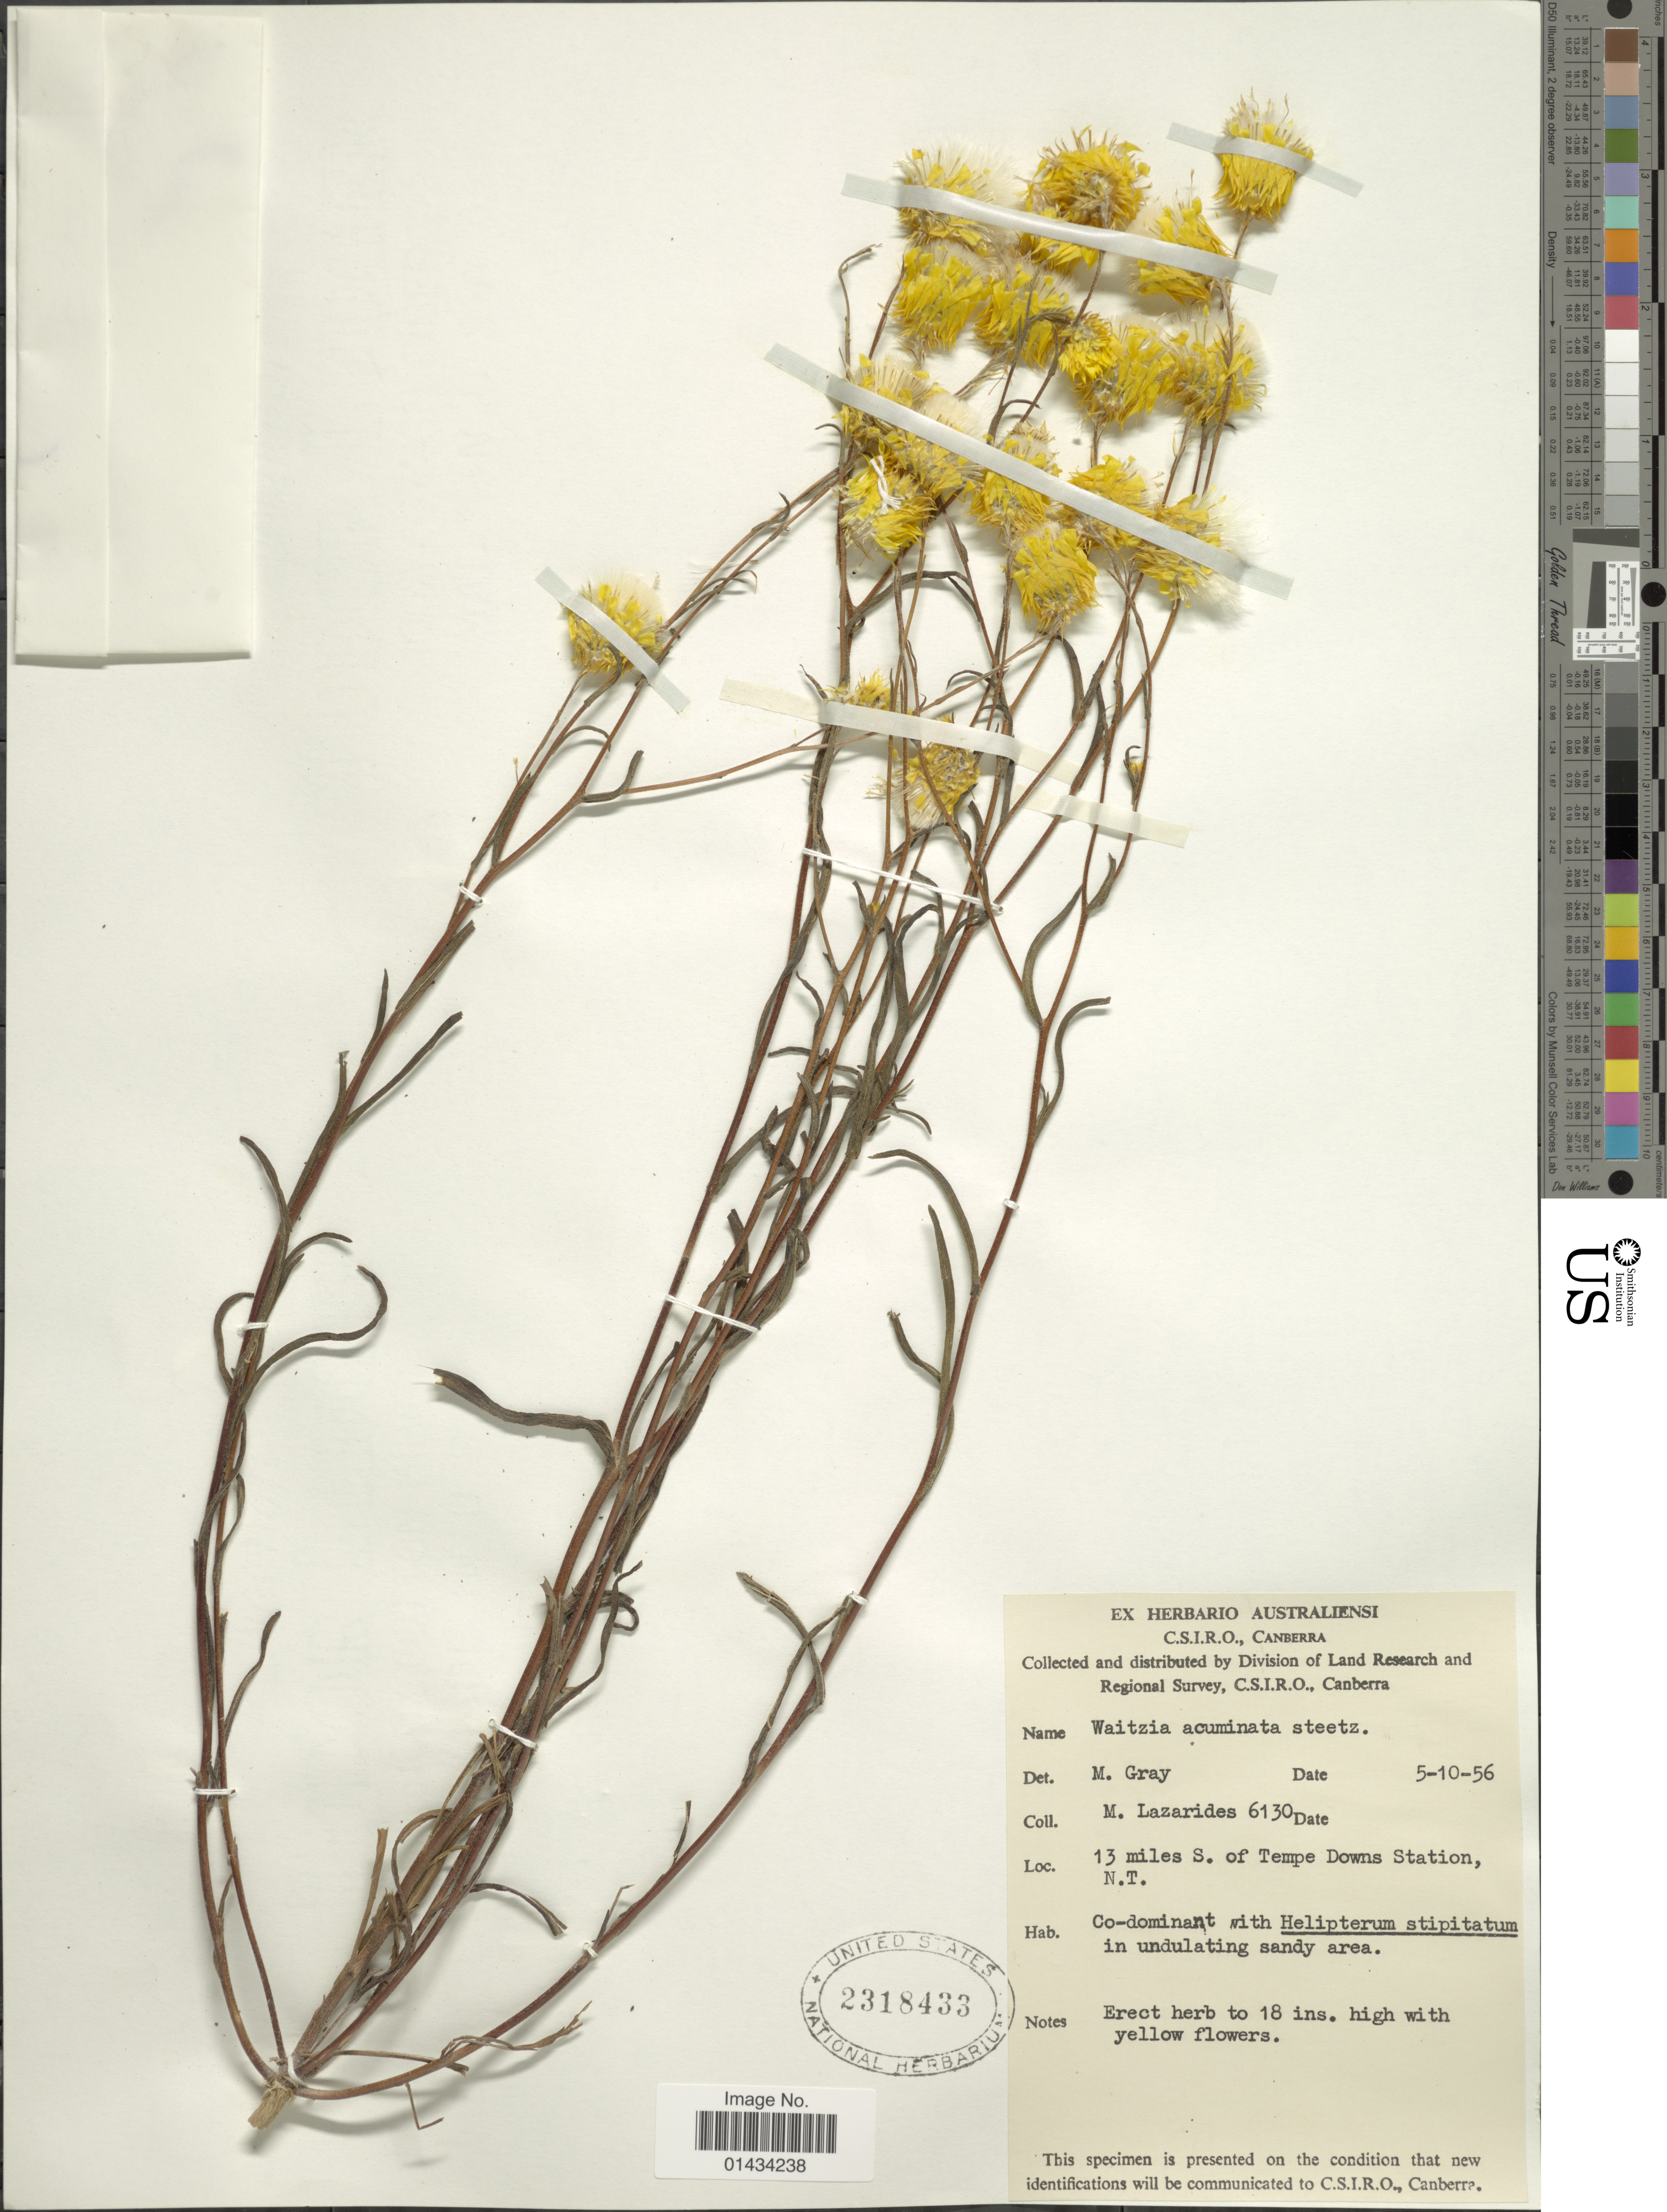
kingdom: Plantae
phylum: Tracheophyta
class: Magnoliopsida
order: Asterales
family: Asteraceae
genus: Waitzia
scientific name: Waitzia acuminata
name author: Steetz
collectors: M. Lazarides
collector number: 6130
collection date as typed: Transcribed d/m/y: 5/10/56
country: Australia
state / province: Northern Territory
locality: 13 miles S. of Tumpe Downs Station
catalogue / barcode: US 2318433